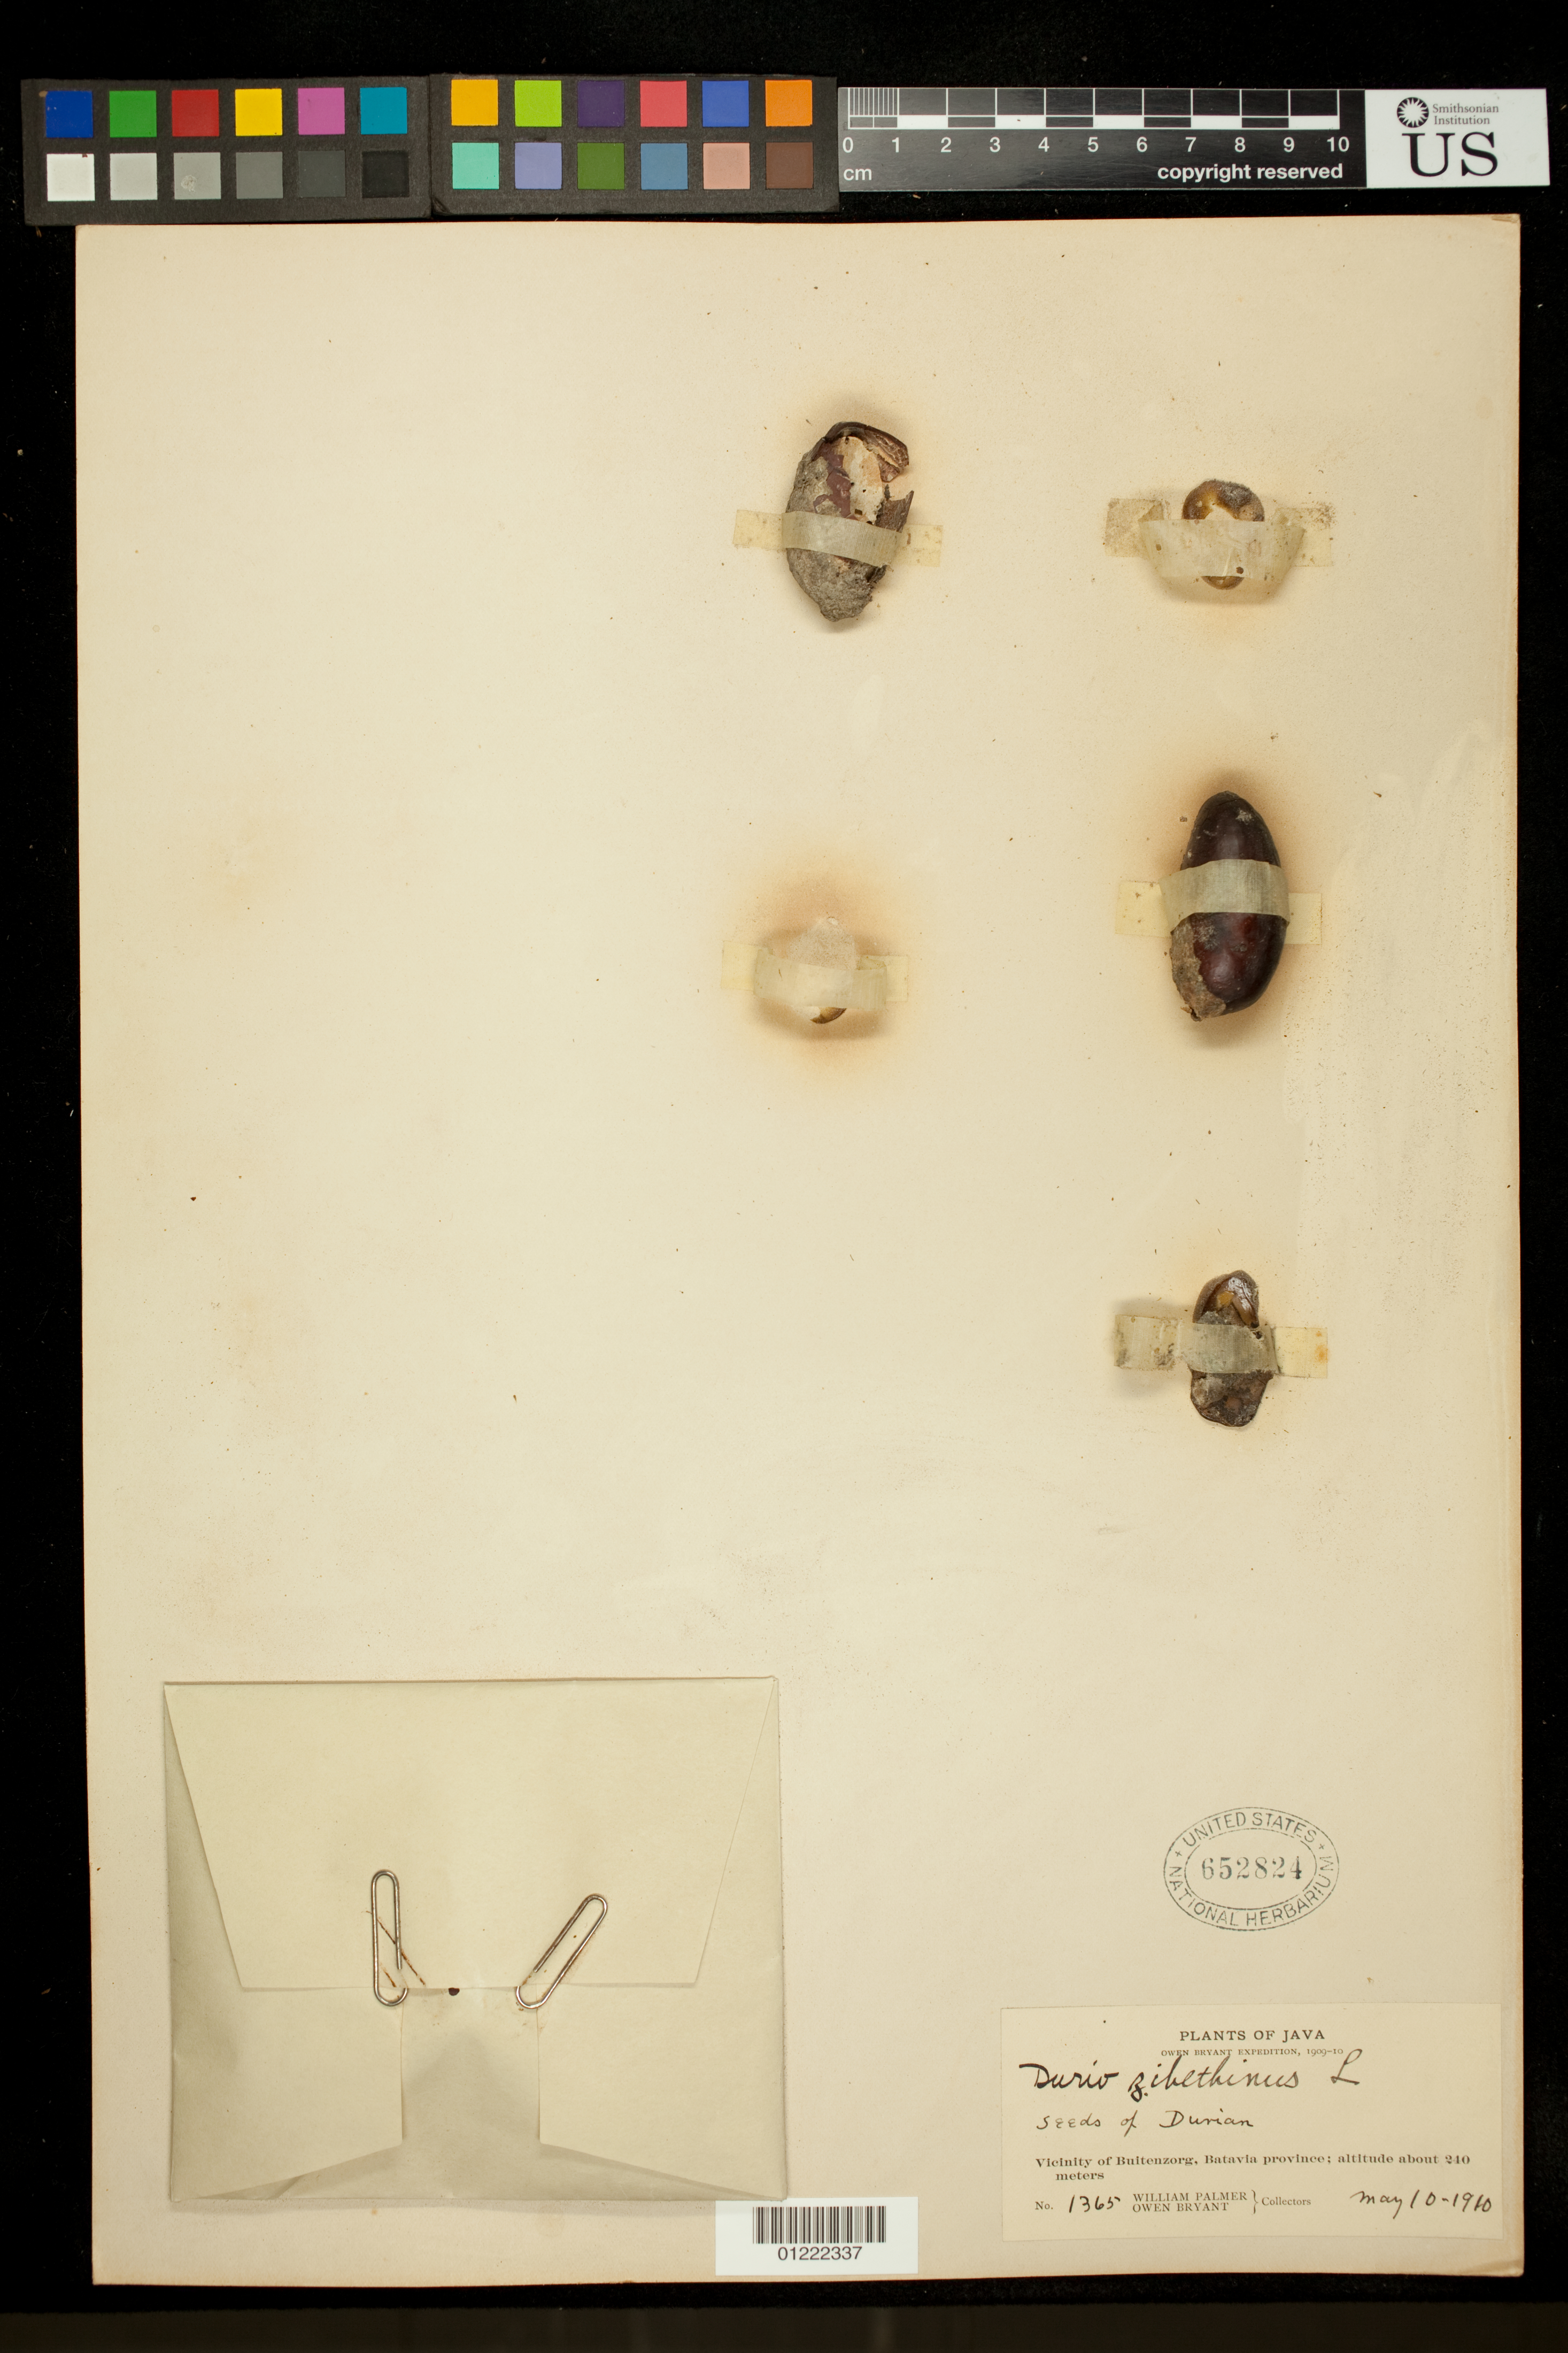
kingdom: Plantae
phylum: Tracheophyta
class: Magnoliopsida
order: Malvales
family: Malvaceae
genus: Durio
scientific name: Durio zibethinus Moon, nom. illeg.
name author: Moon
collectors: W. Palmer & O. Bryant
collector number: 1365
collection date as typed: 10/5/1910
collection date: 1910-10-05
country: Indonesia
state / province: Java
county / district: Jawa Barat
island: Java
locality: Vicinity of Buitenzorg, Batavia province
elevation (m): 240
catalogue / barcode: US 652824